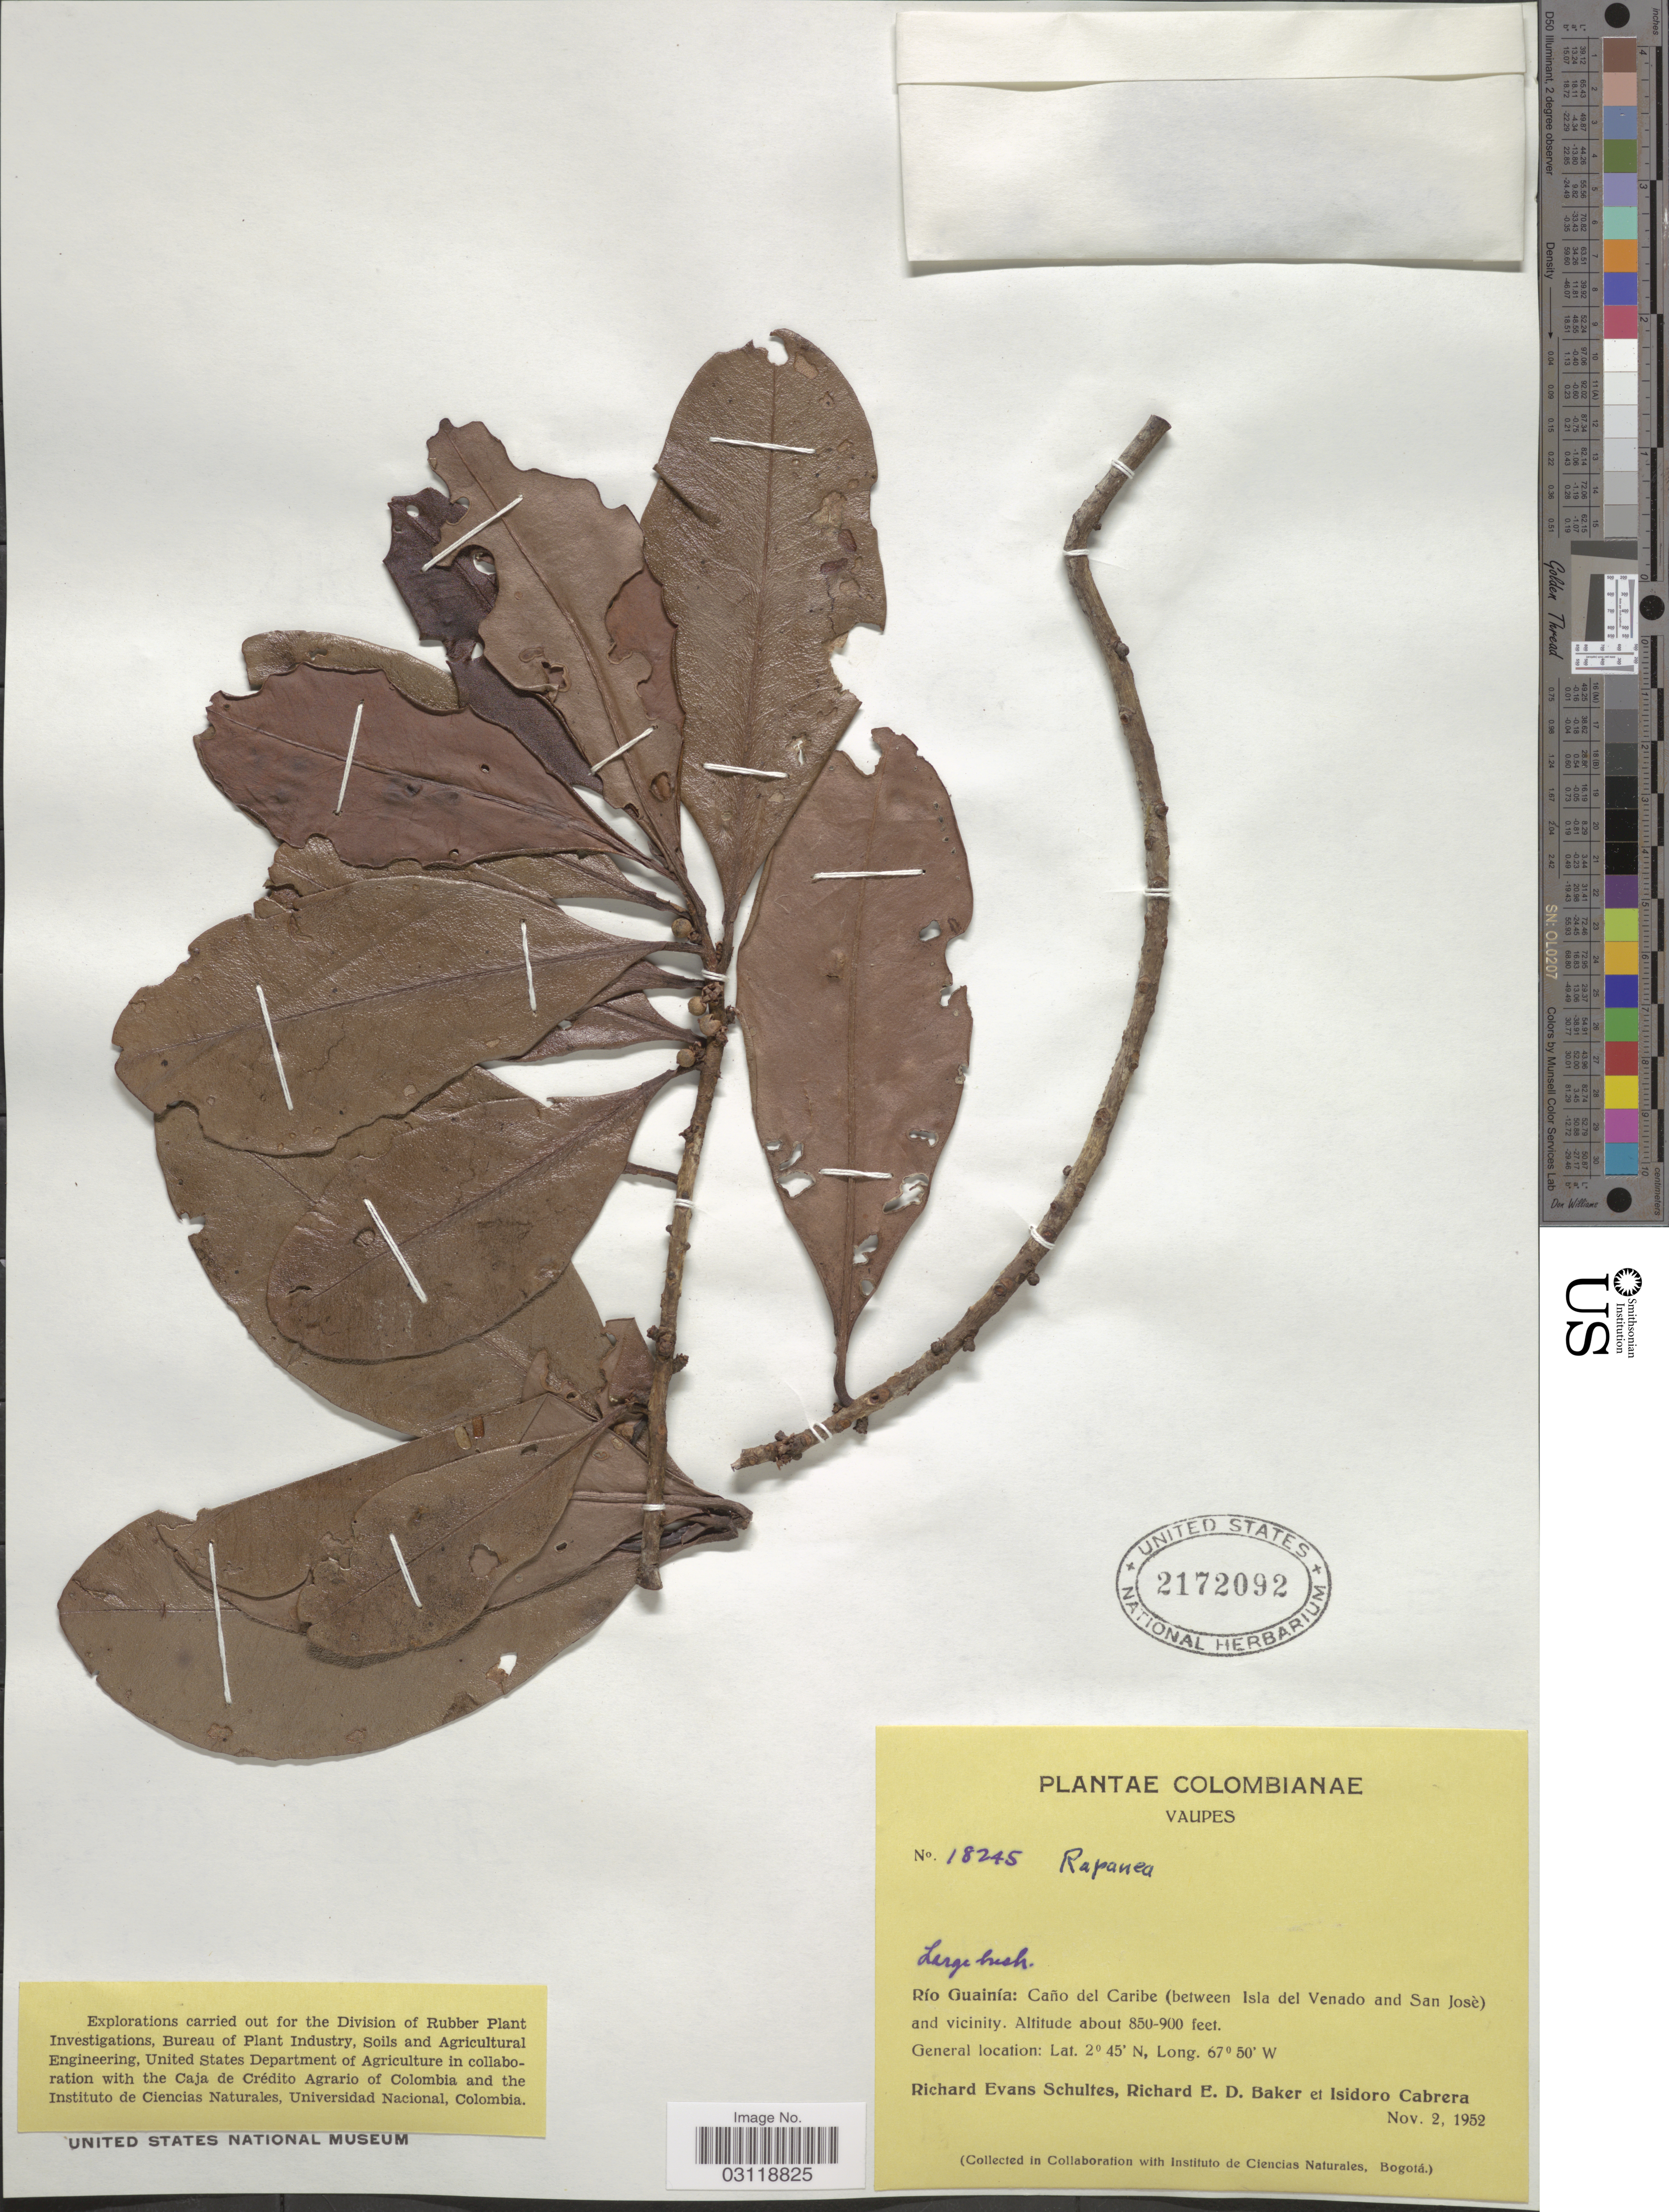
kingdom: Plantae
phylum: Tracheophyta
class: Magnoliopsida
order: Ericales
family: Primulaceae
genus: Rapanea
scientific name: Rapanea sp.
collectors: R. E. Schultes, R. E. D. Baker & I. Cabrera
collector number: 18245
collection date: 1952-11-02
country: Colombia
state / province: Vaupés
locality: Río Guainía: Caño del Caribe (between Isla del Venado and San José) and vicinity.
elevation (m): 259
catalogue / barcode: US 2172092